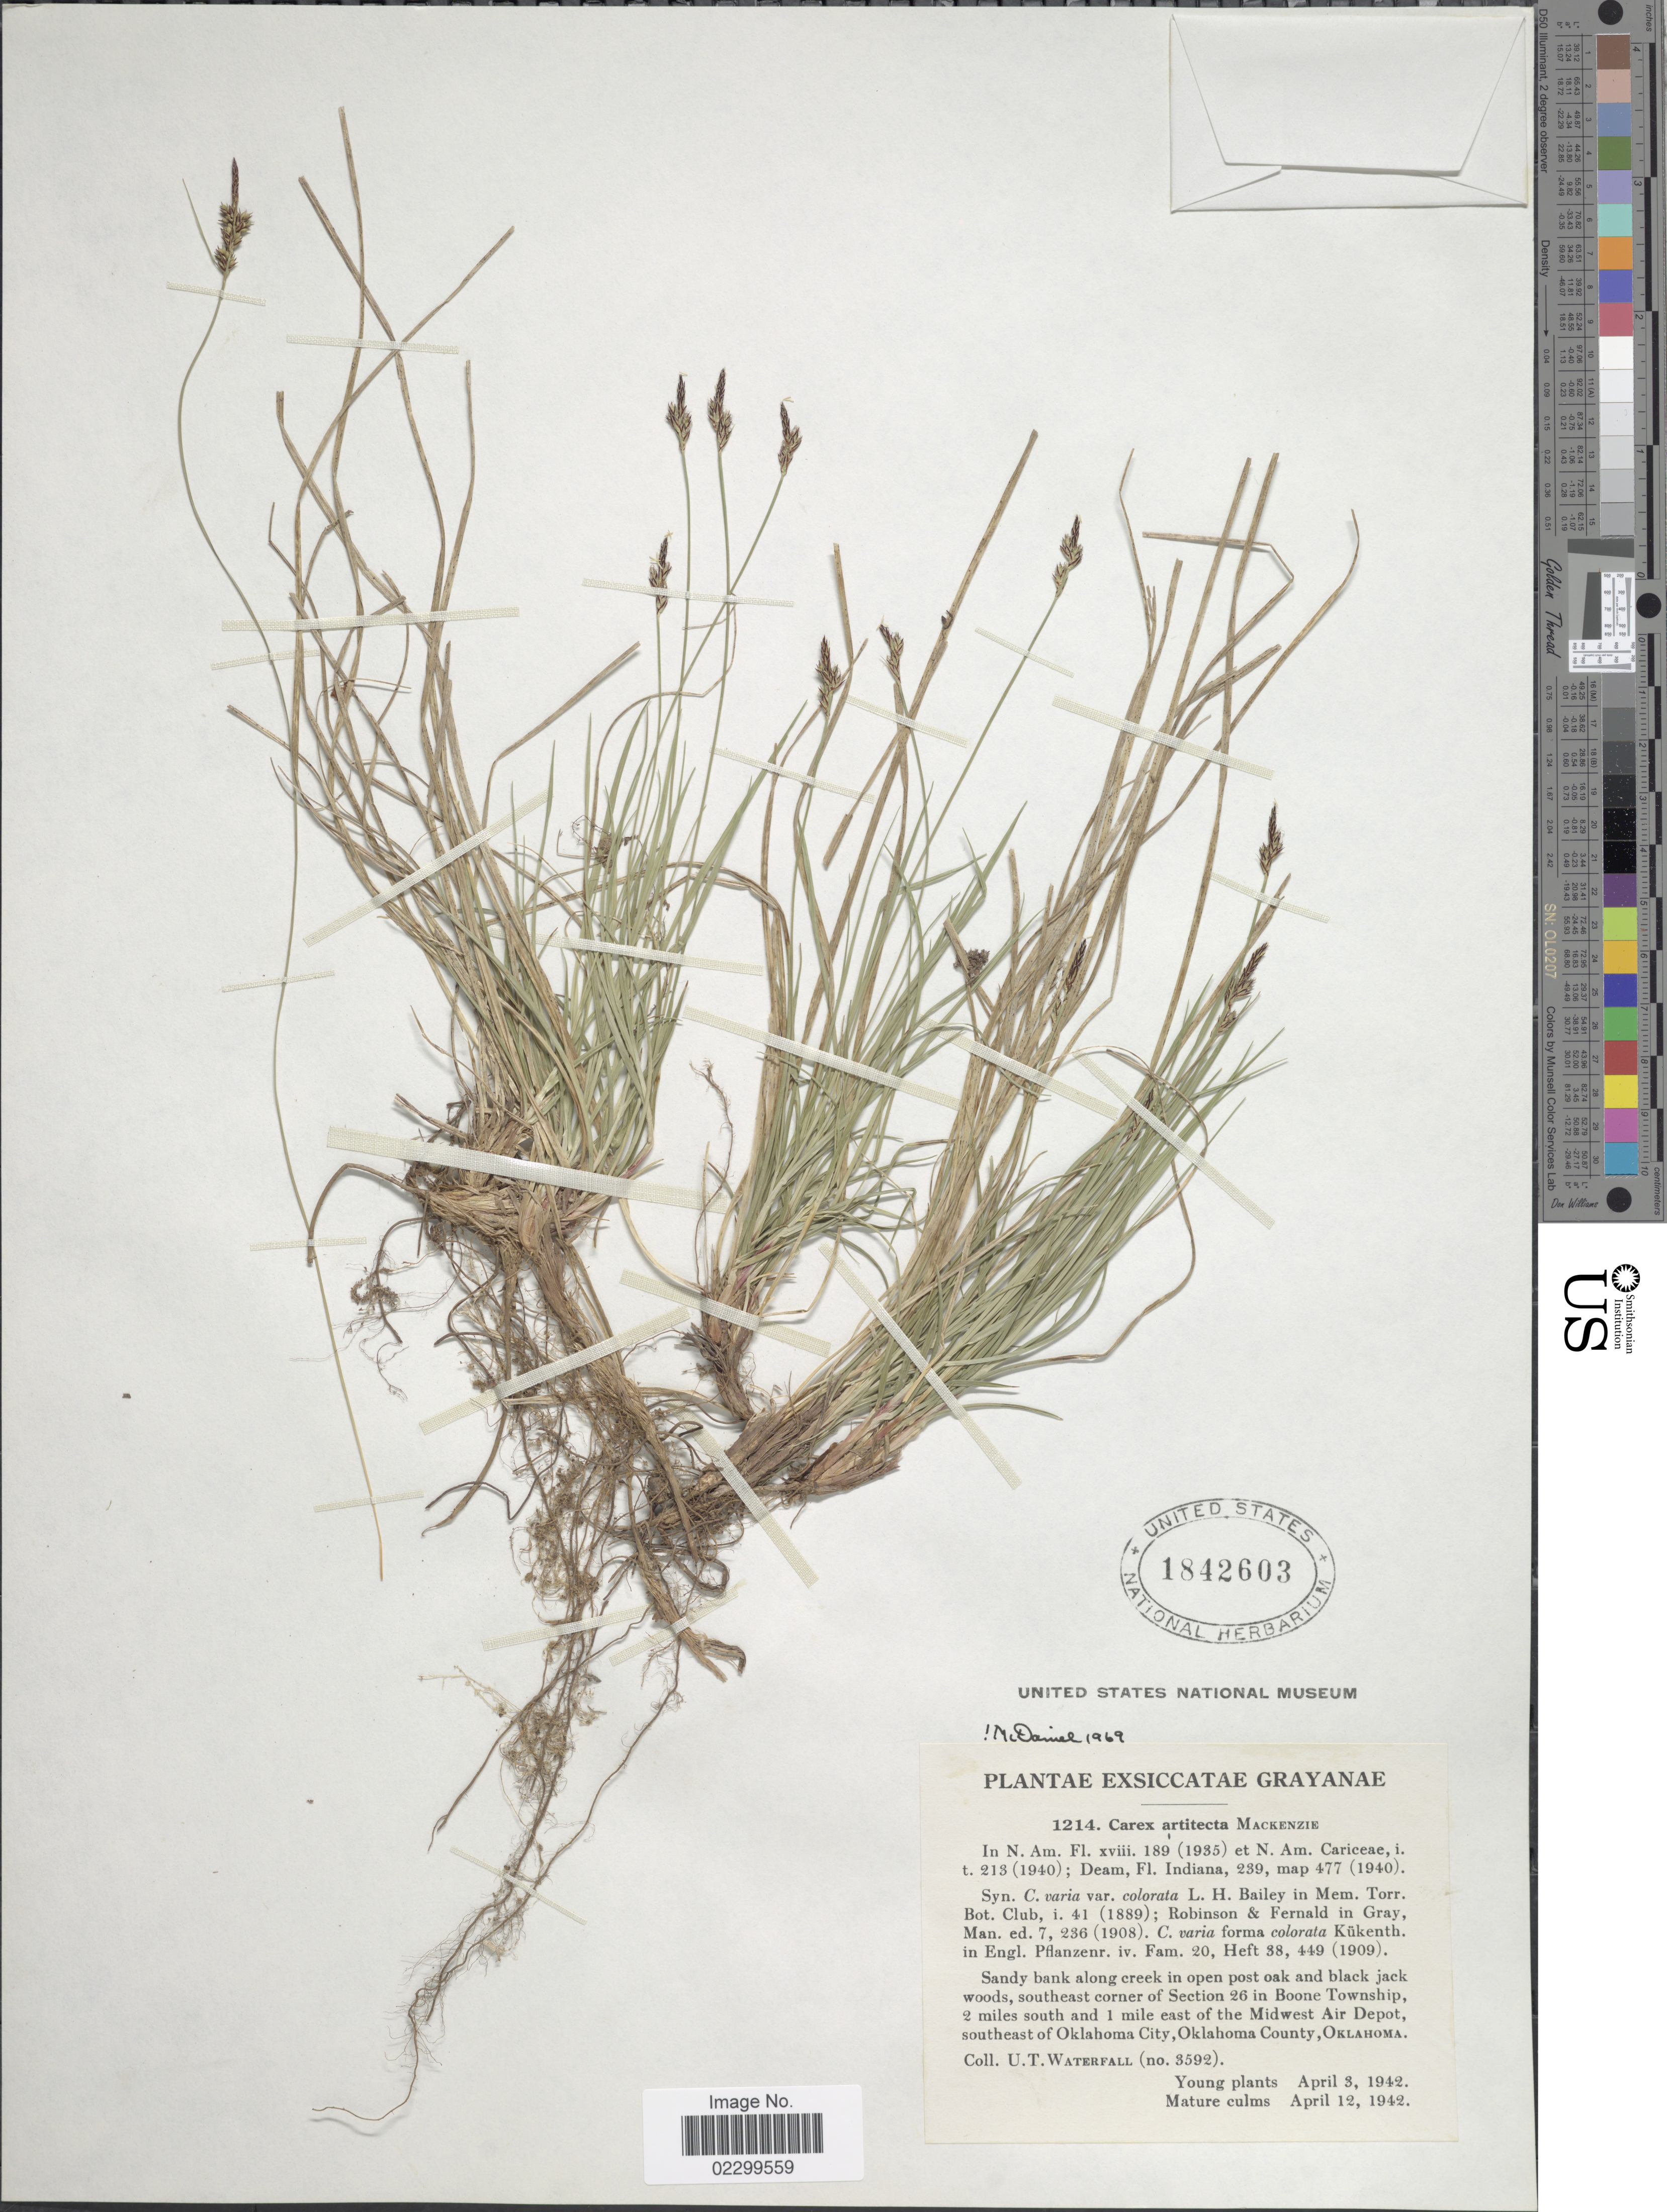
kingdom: Plantae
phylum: Tracheophyta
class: Liliopsida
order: Poales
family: Cyperaceae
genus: Carex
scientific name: Carex albicans var. albicans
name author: Willd. ex Spreng.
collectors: U. T. Waterfall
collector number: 3592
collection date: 1942-04-03/1942-04-12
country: United States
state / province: Oklahoma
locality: Sandy bank along creek in open oak and black jack woods, southeast corner of Section 26 in Boone Township, 2 miles south and 1 mile east of the Midwest Air Depot, southeast of Oklahoma City, Oklahoma County.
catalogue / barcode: US 1842603